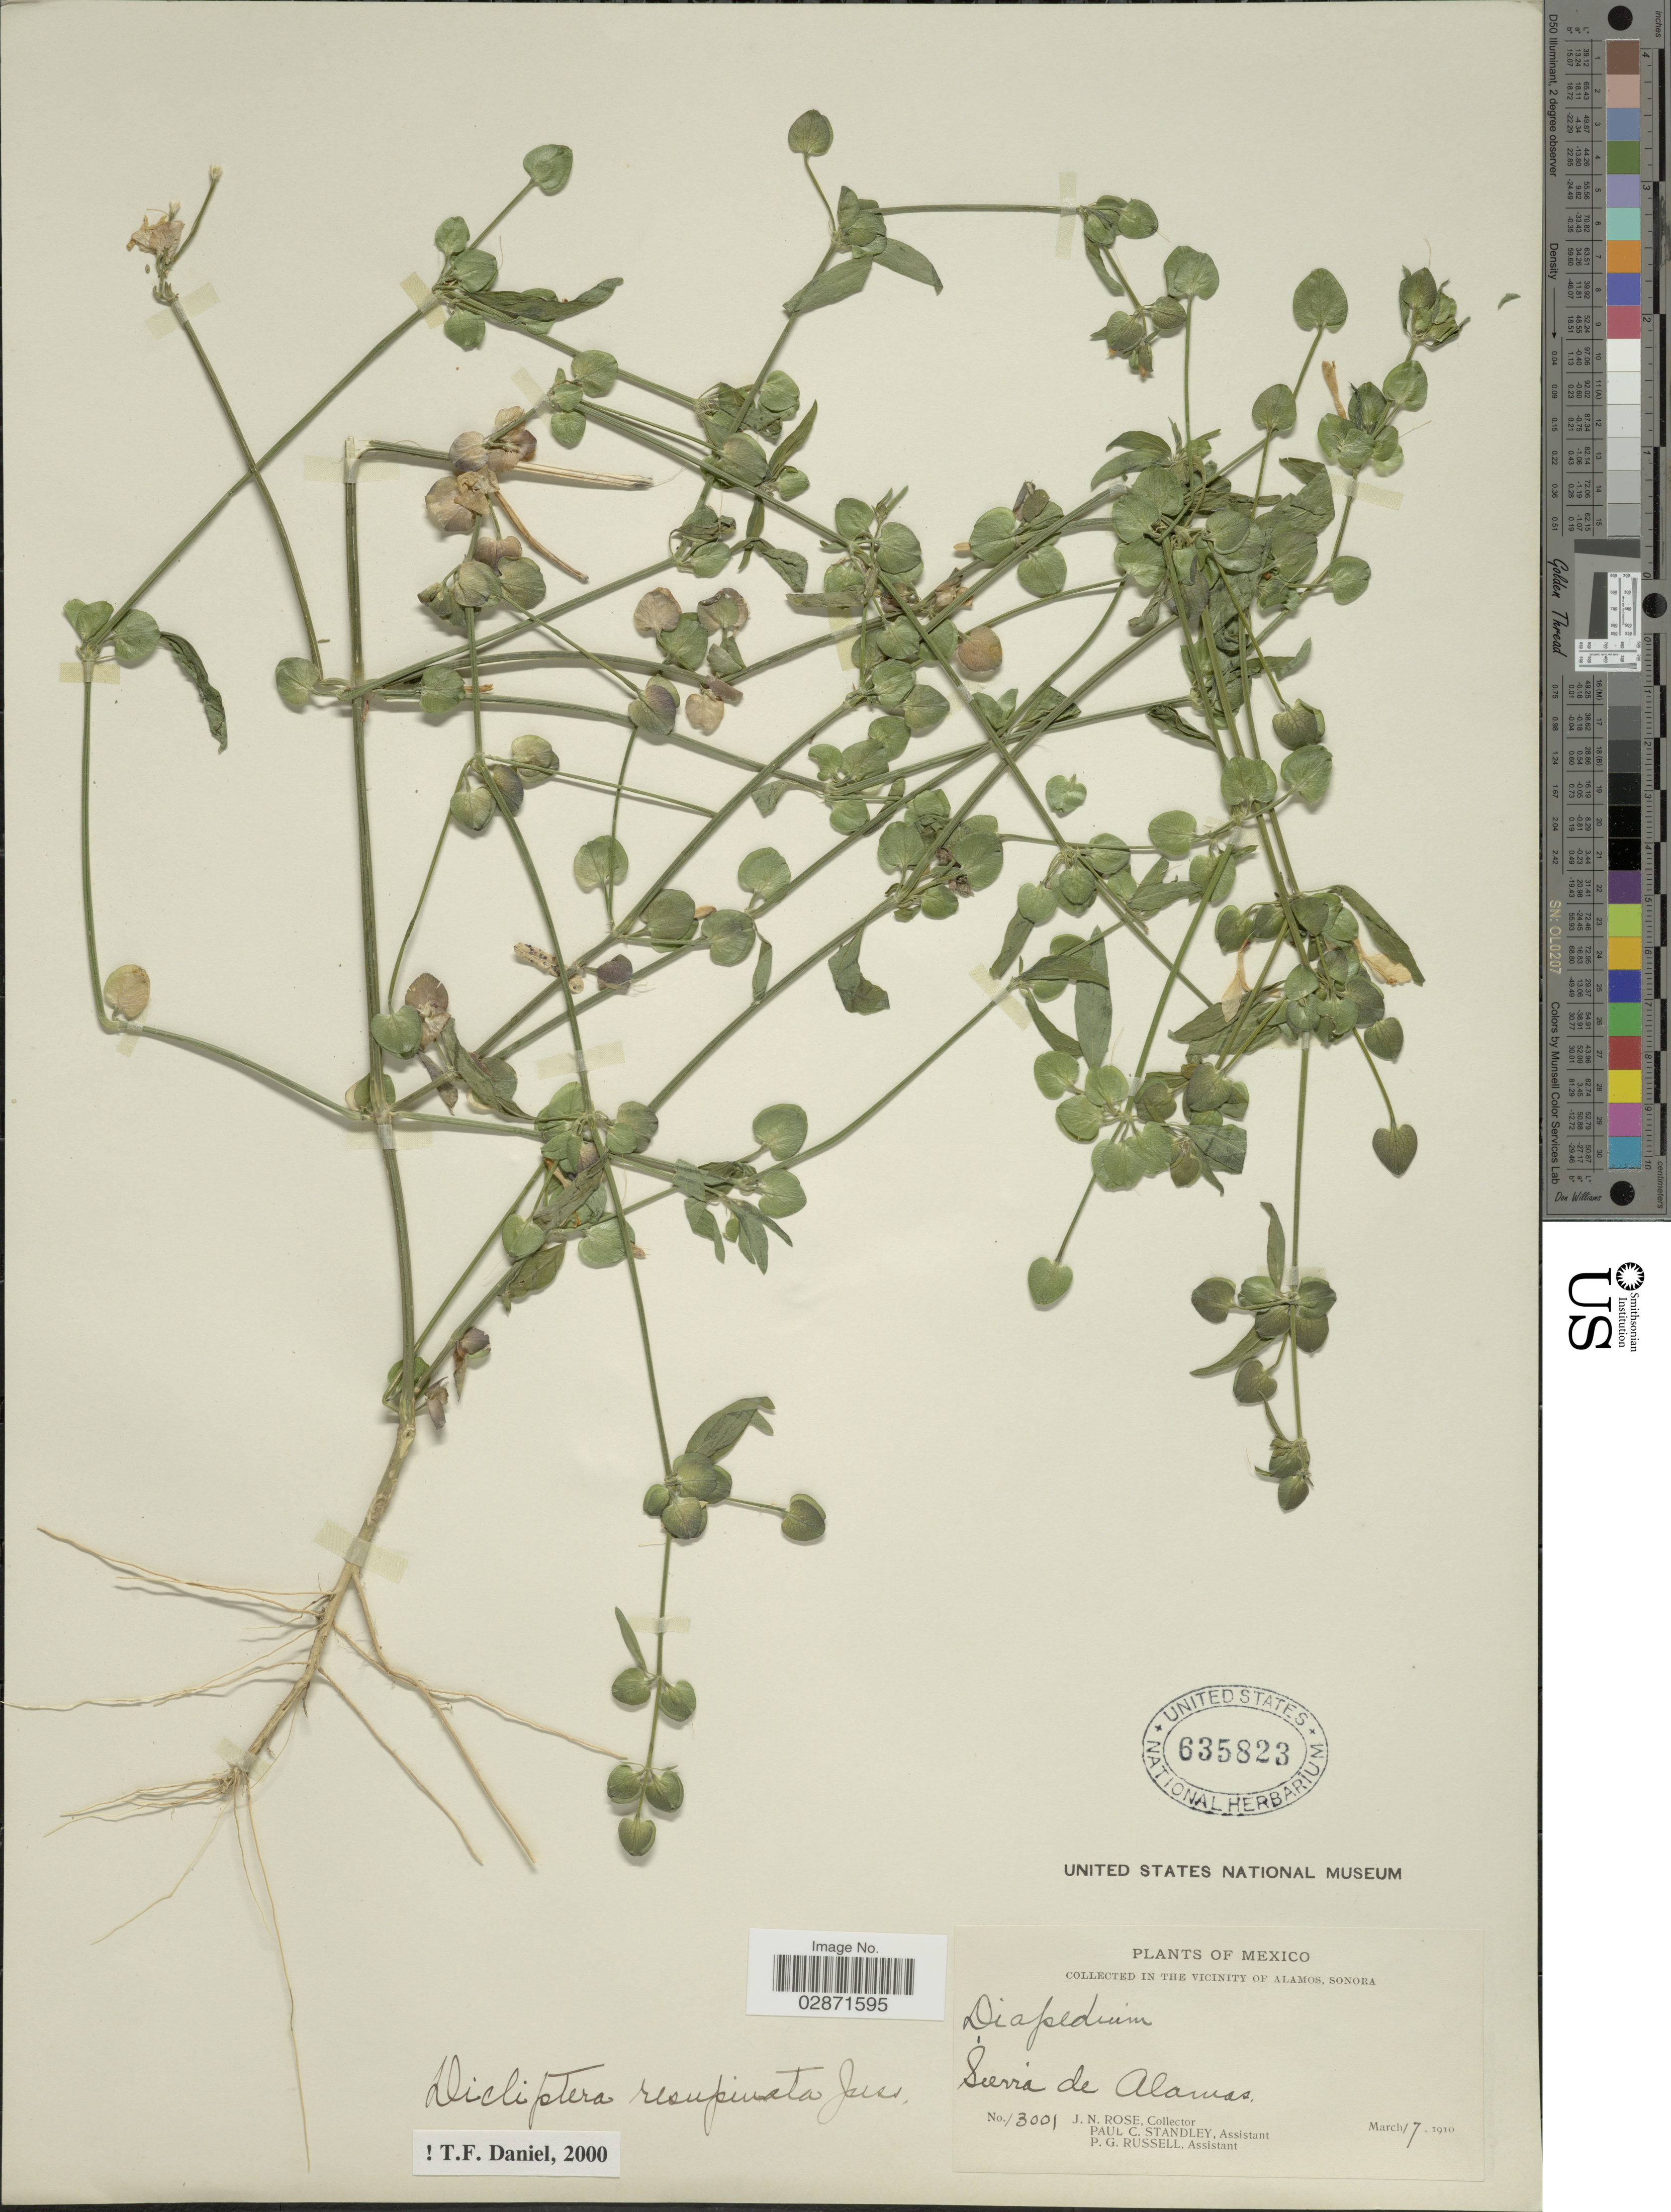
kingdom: Plantae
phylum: Tracheophyta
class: Magnoliopsida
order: Lamiales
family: Acanthaceae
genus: Dicliptera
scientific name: Dicliptera resupinata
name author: (Vahl) Juss.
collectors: J. N. Rose, P. C. Standley & P. G. Russell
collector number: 13001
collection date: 1910-03-17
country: Mexico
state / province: Sonora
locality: In The Vicinity of Alamos, Sonora, Sierra de Alamos.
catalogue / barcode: US 635823